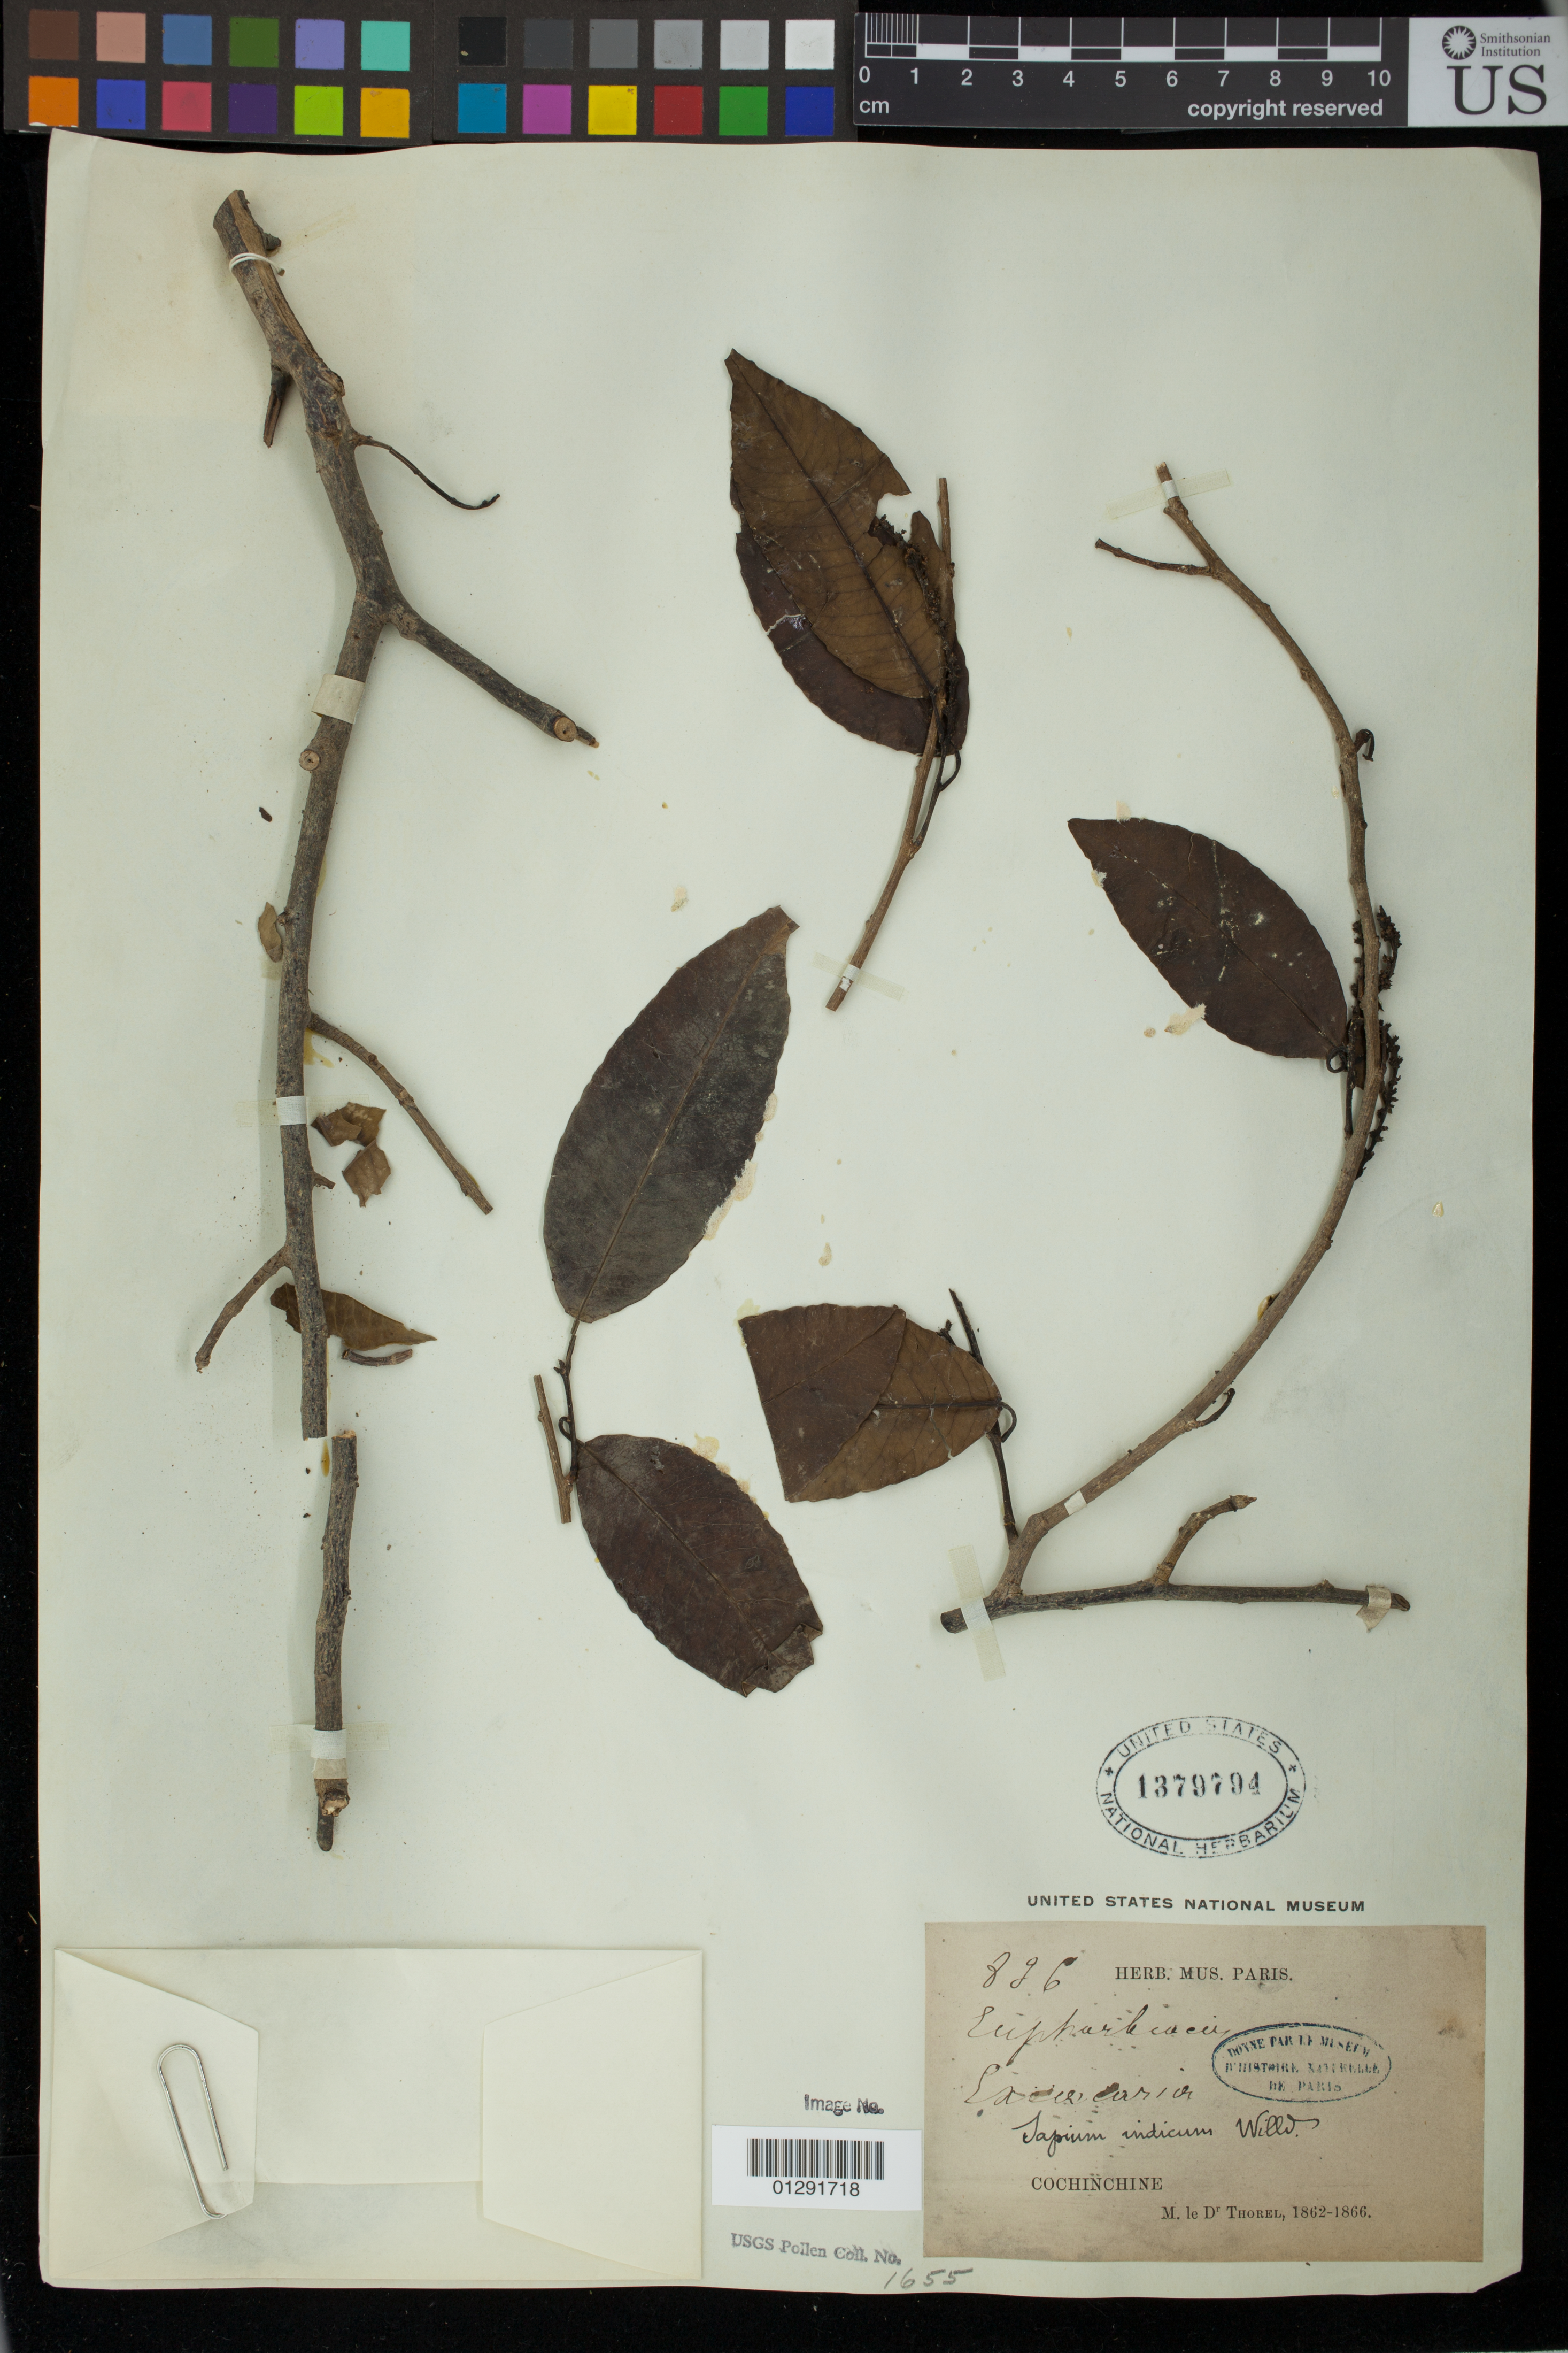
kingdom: Plantae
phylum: Tracheophyta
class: Magnoliopsida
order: Malpighiales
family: Euphorbiaceae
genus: Sapium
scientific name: Sapium indicum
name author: Willd.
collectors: C. Thorel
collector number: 896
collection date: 1862/1866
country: Vietnam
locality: Cochinchina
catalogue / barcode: US 1379794